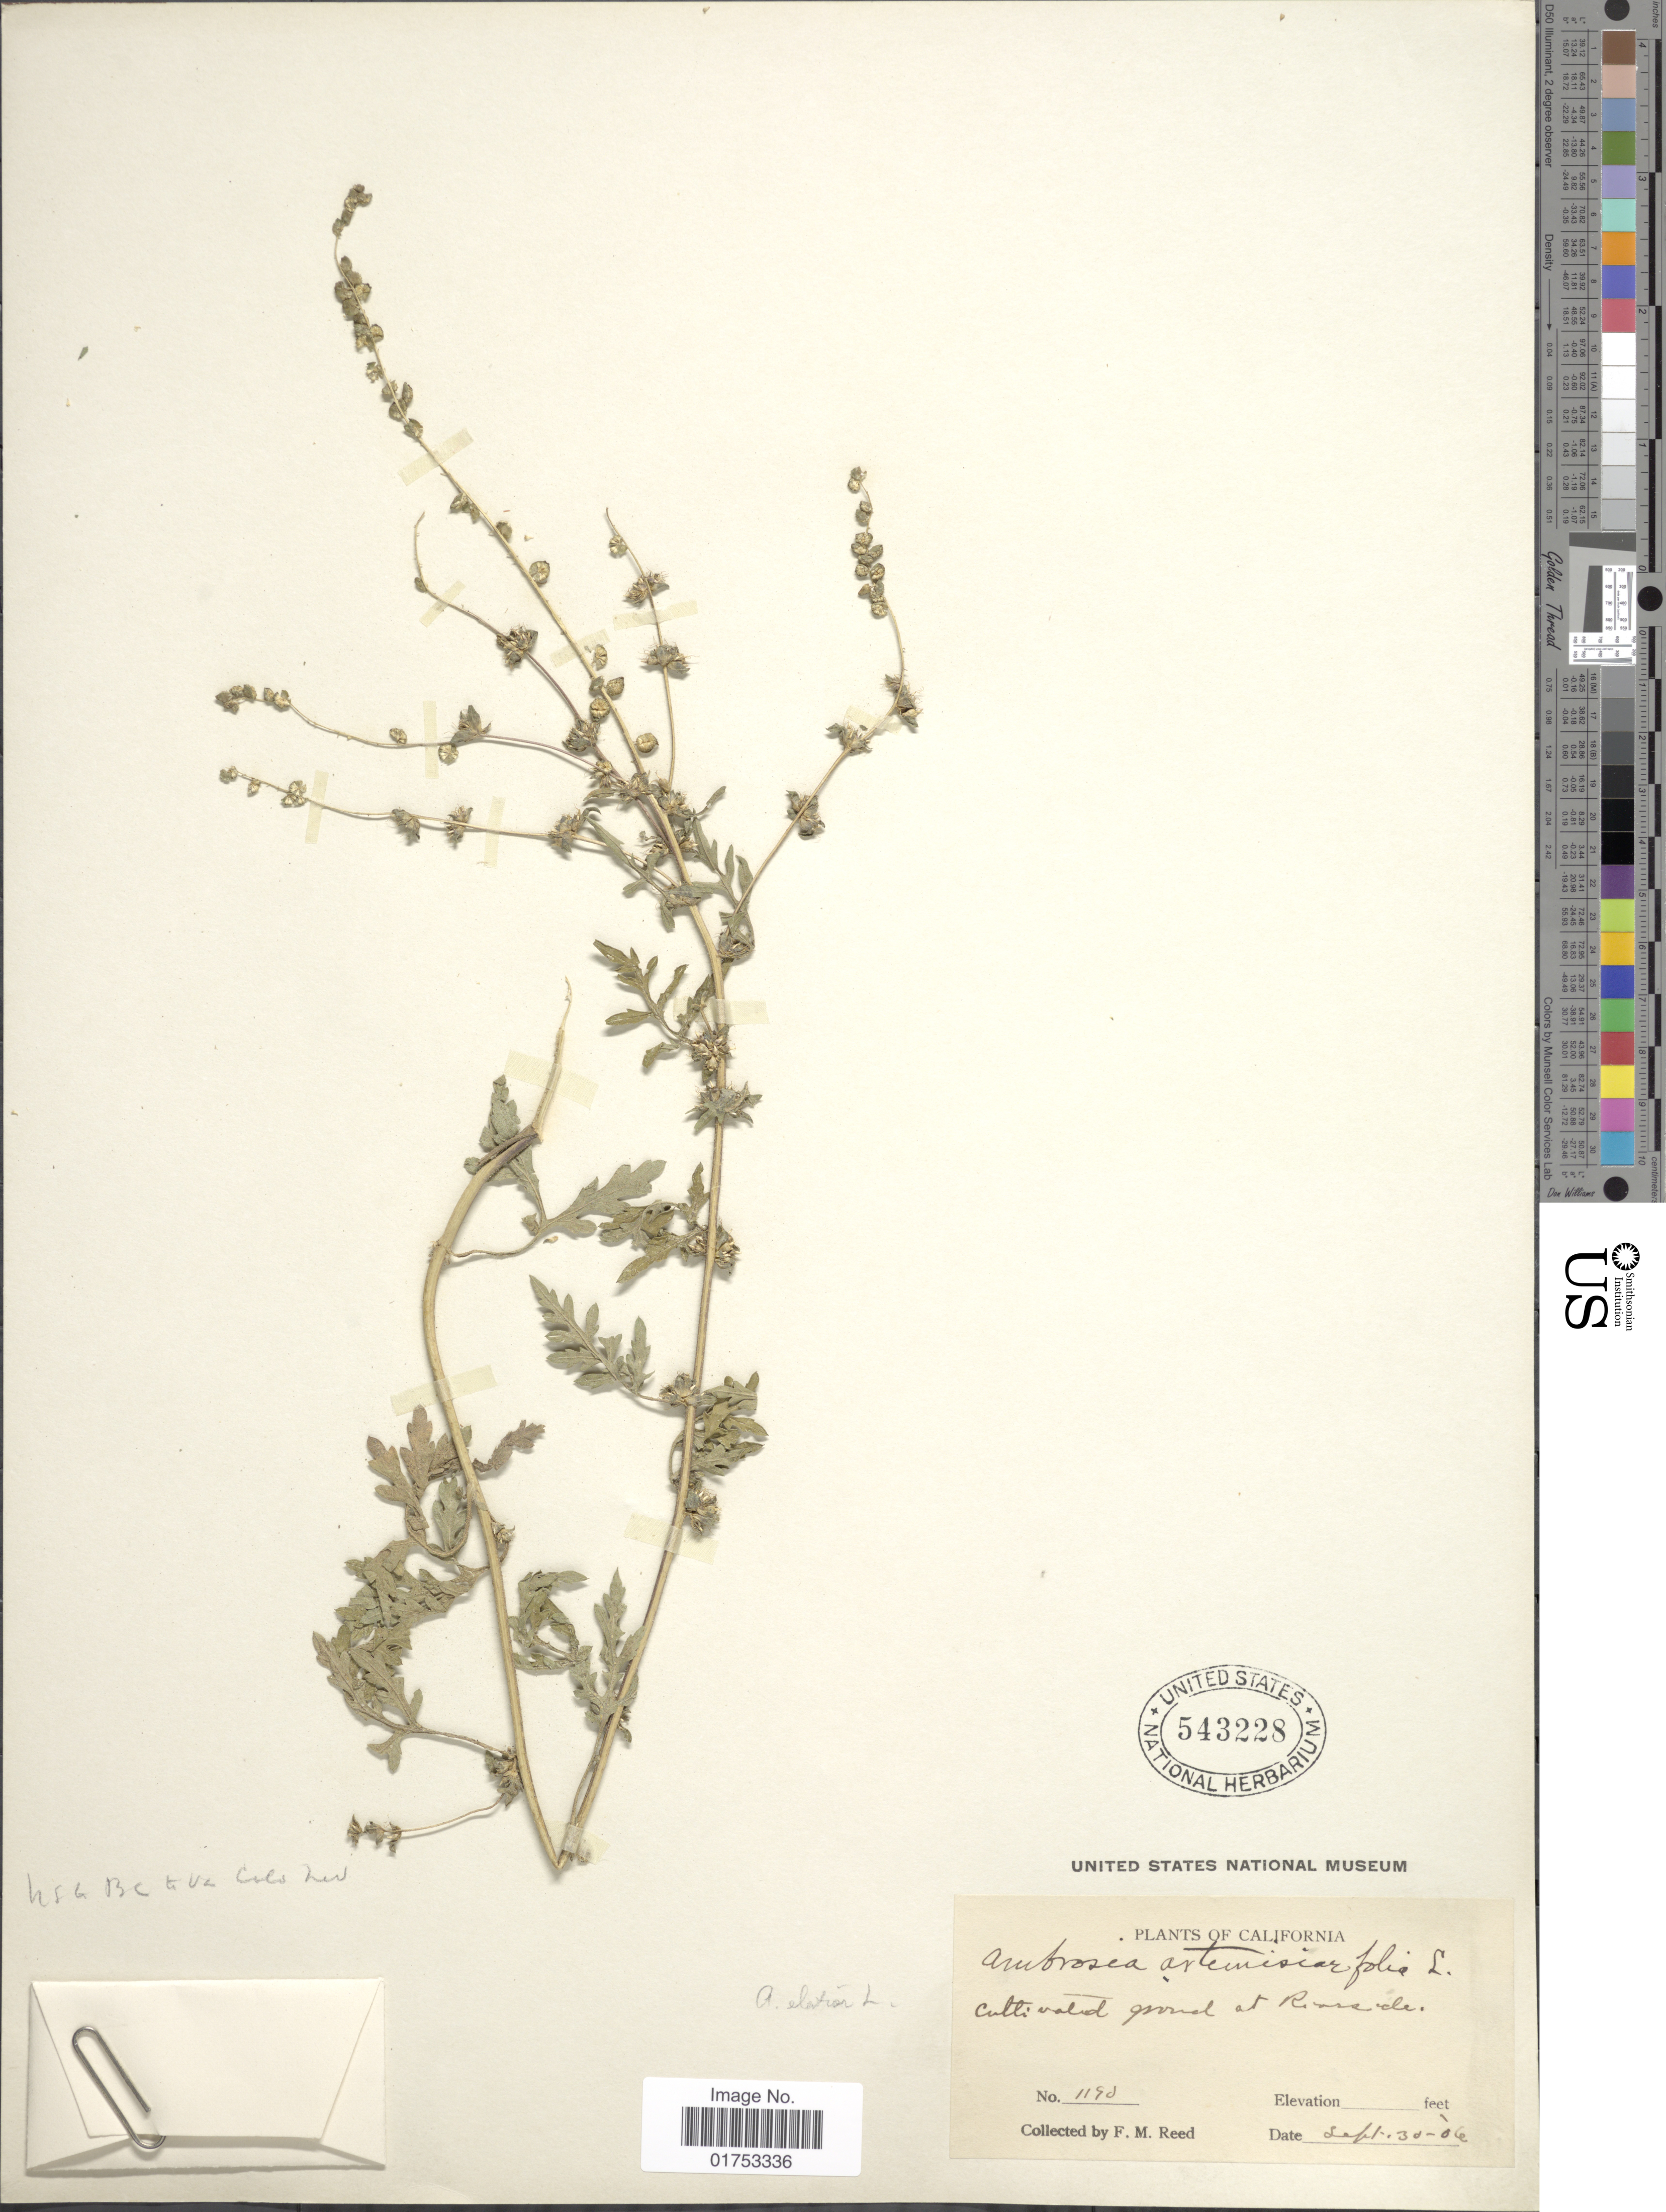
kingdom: Plantae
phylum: Tracheophyta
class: Magnoliopsida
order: Asterales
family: Asteraceae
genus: Ambrosia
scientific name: Ambrosia artemisiifolia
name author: L.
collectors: F. Reed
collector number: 1190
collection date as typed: Transcribed d/m/y: 30/9/06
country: United States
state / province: California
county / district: Riverside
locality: Riverside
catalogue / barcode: US 543228